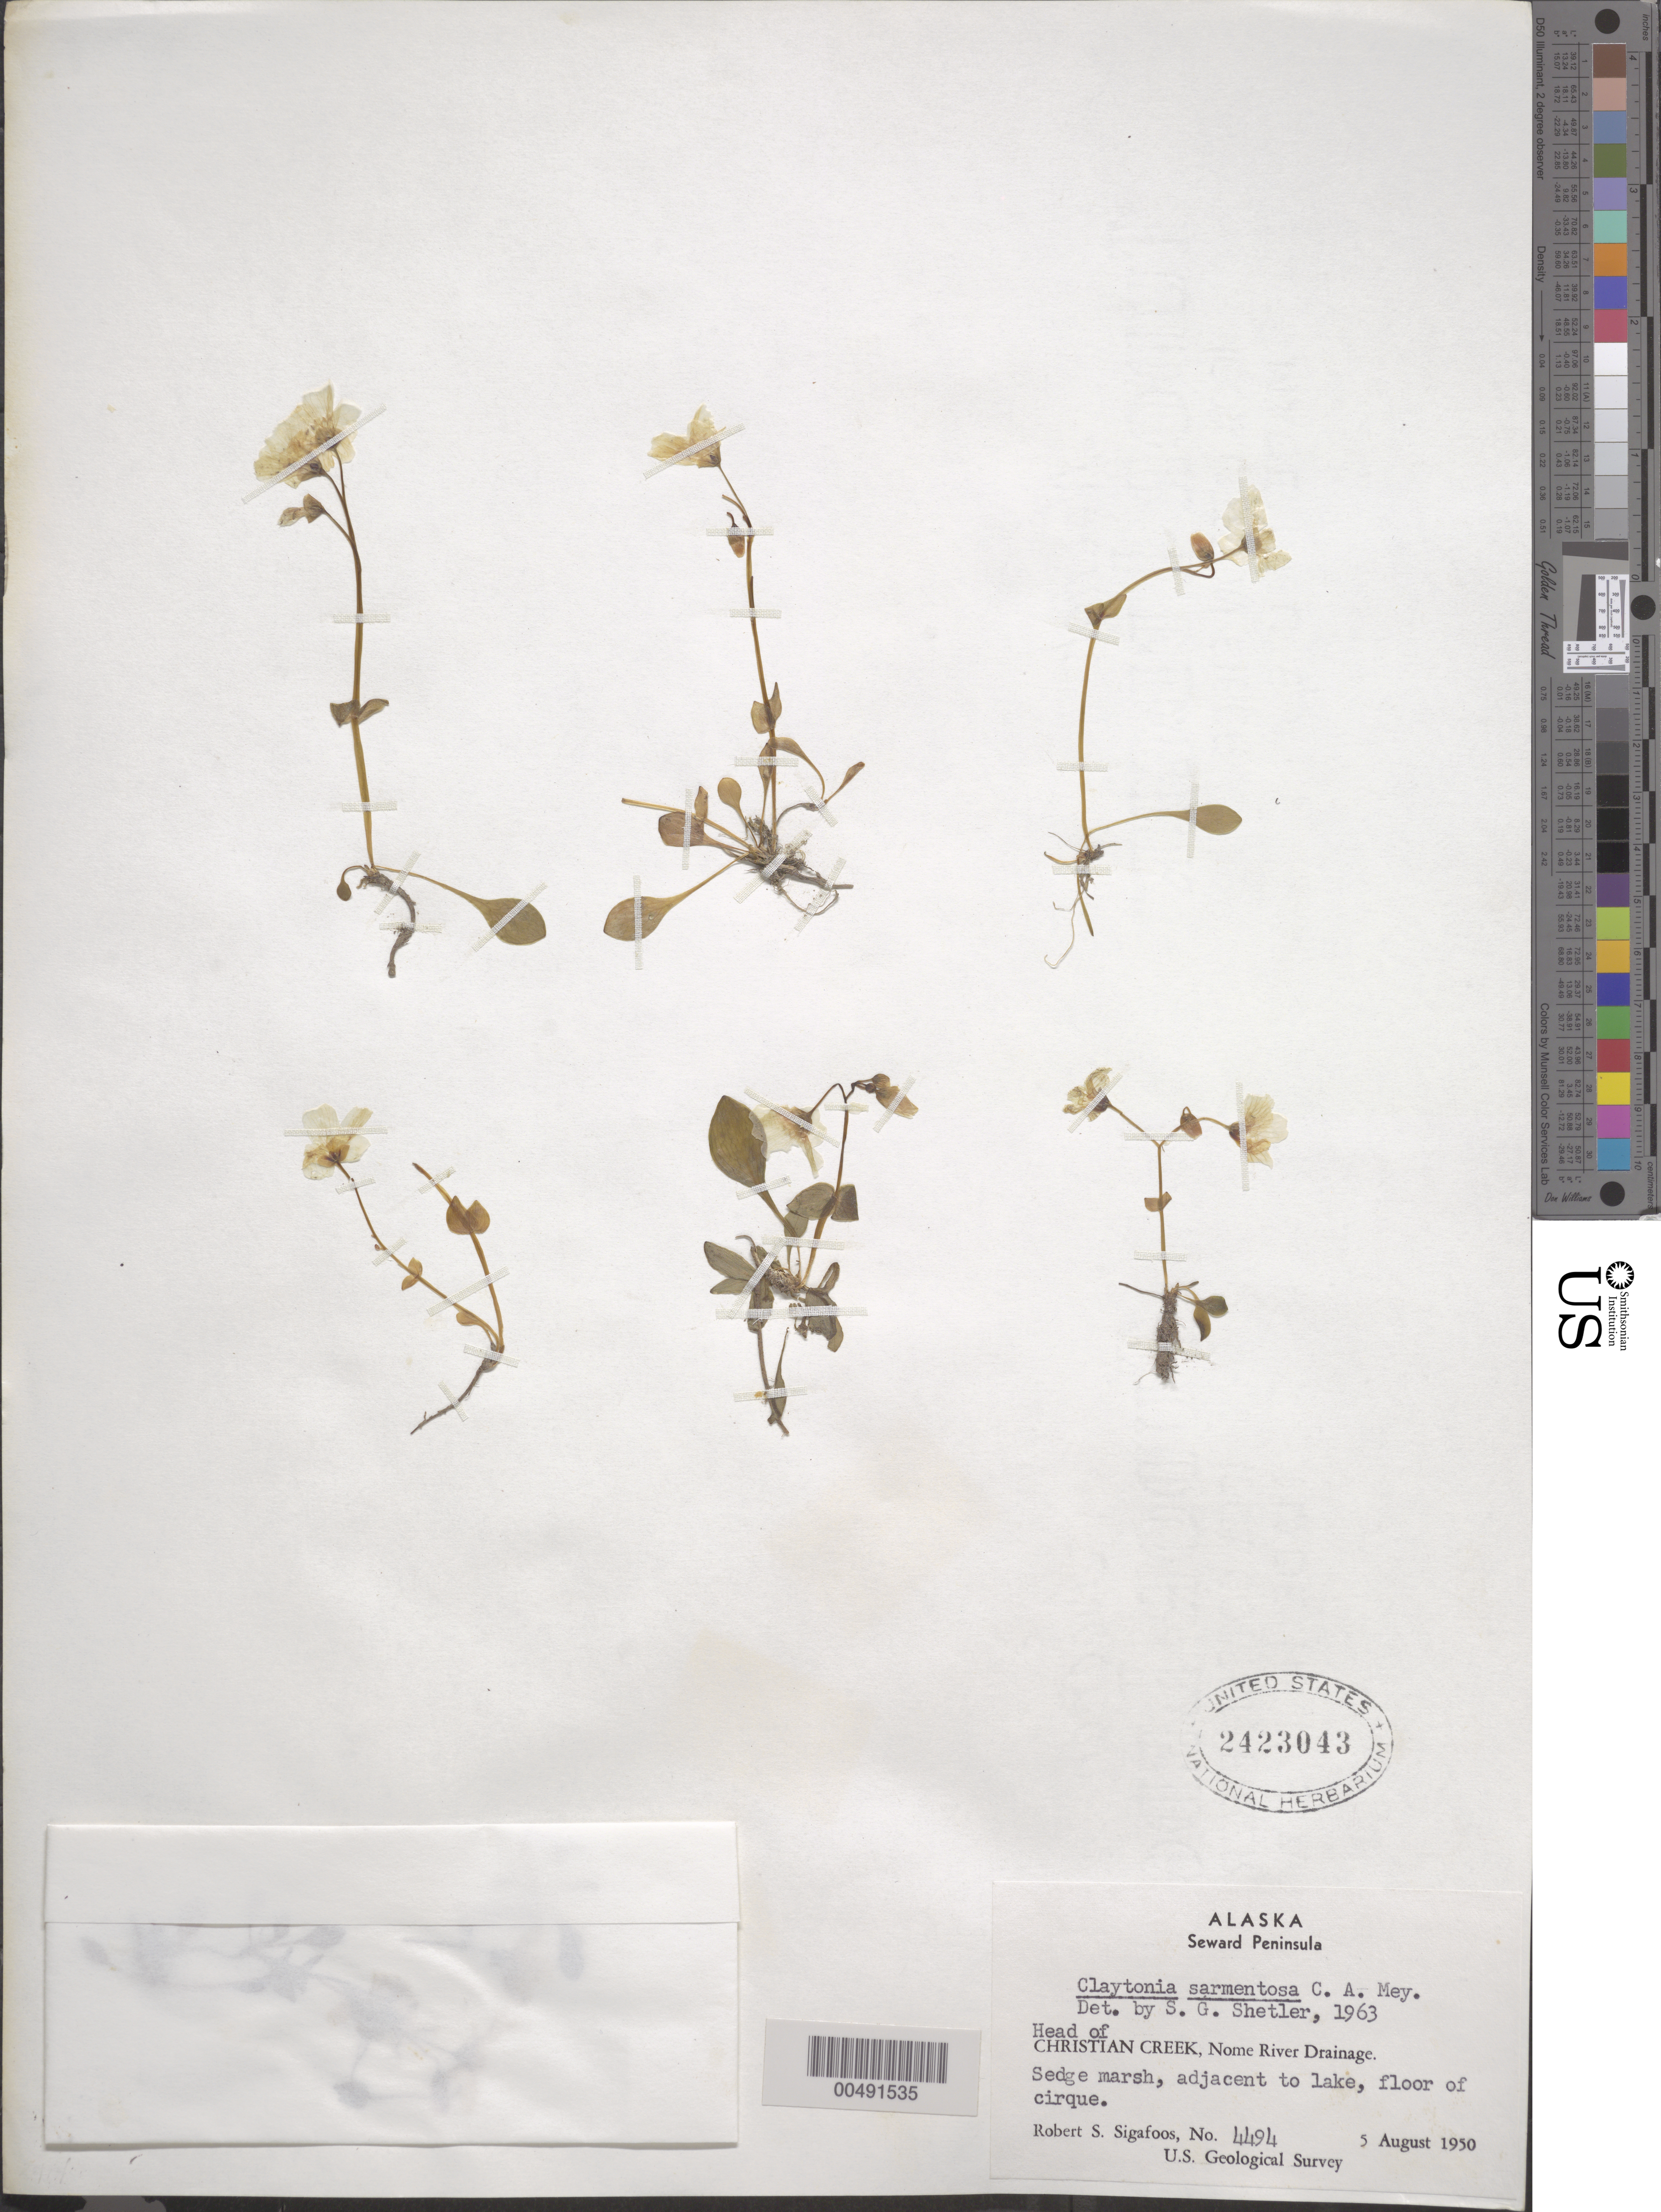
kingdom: Plantae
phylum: Tracheophyta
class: Magnoliopsida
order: Caryophyllales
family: Montiaceae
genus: Claytonia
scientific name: Claytonia sarmentosa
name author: C.A. Mey.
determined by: Shetler, Stanwyn G., (US), NMNH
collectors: R. Sigafoos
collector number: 4494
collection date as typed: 05 Aug 1950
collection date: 1950-08-05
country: United States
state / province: Alaska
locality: Seward Peninsula, Christian Creek, Nome River Drainage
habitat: sedge marsh, adjacent to lake, floor of cirque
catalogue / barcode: US 2423043